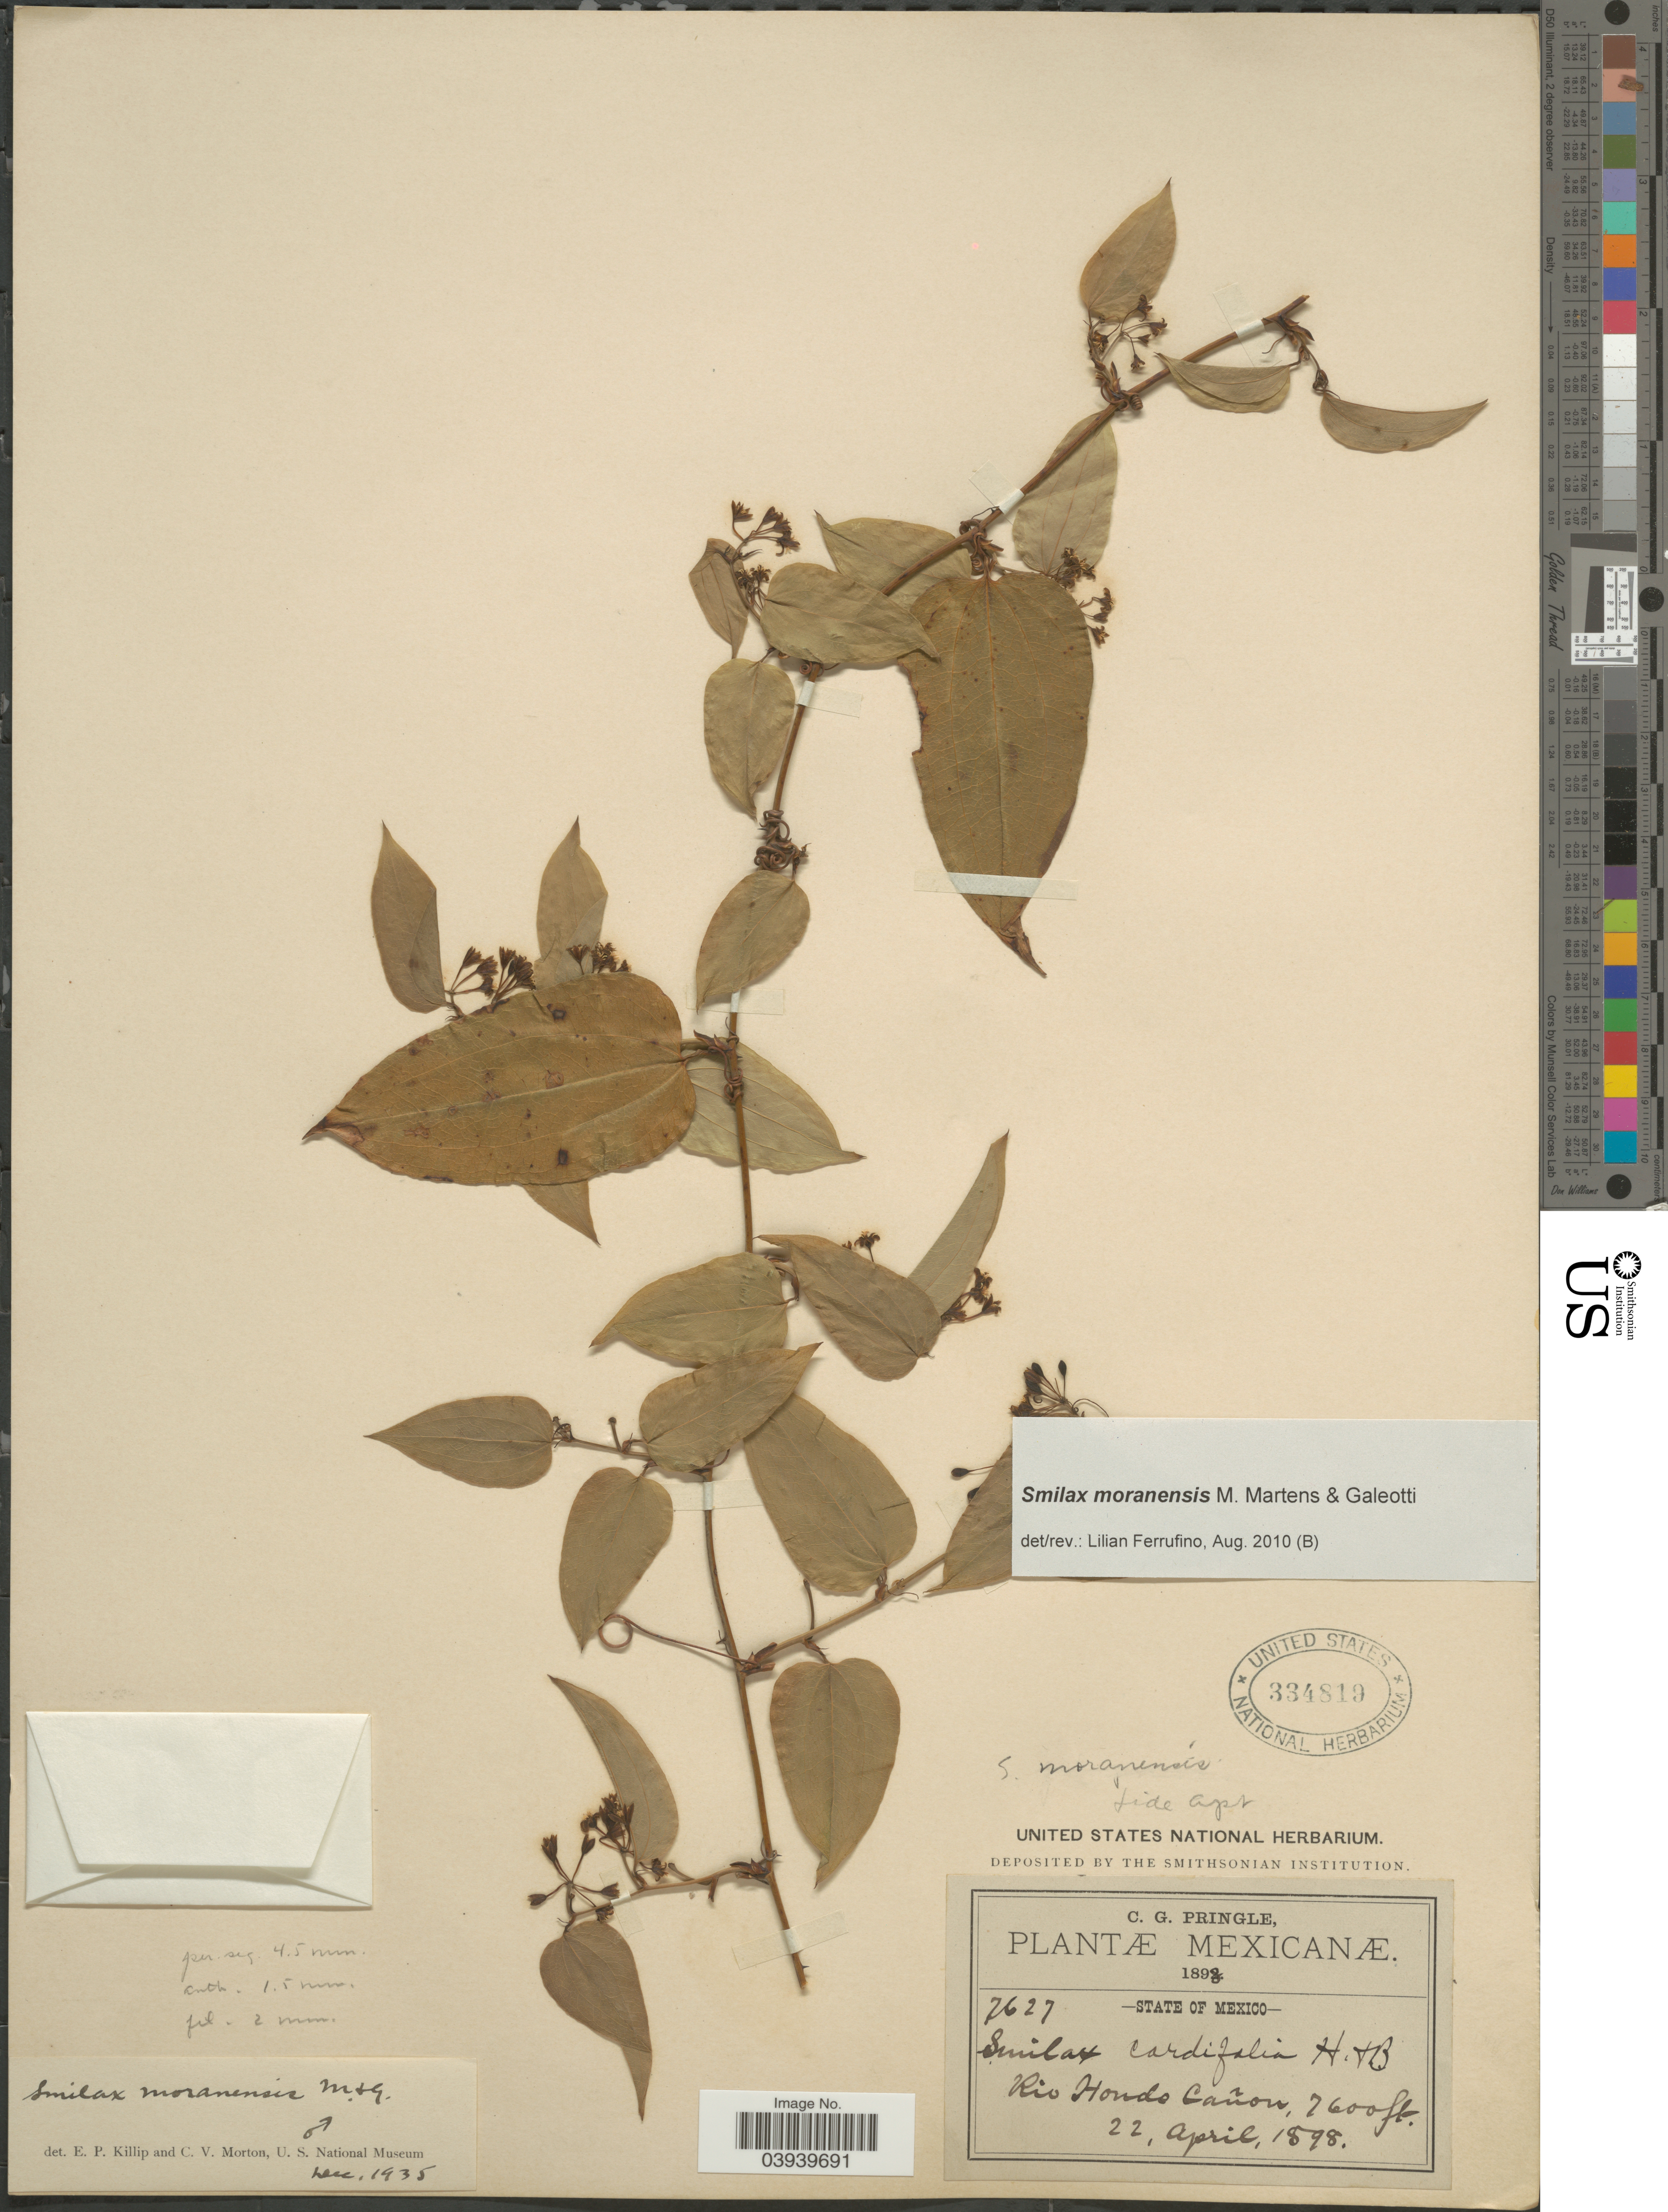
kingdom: Plantae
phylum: Tracheophyta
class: Liliopsida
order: Liliales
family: Smilacaceae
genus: Smilax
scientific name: Smilax moranensis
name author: M. Martens & Galeotti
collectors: C. G. Pringle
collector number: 7627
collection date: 1898-04-22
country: Mexico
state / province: México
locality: Rio Hondo Cañon.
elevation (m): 2316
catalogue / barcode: US 334819